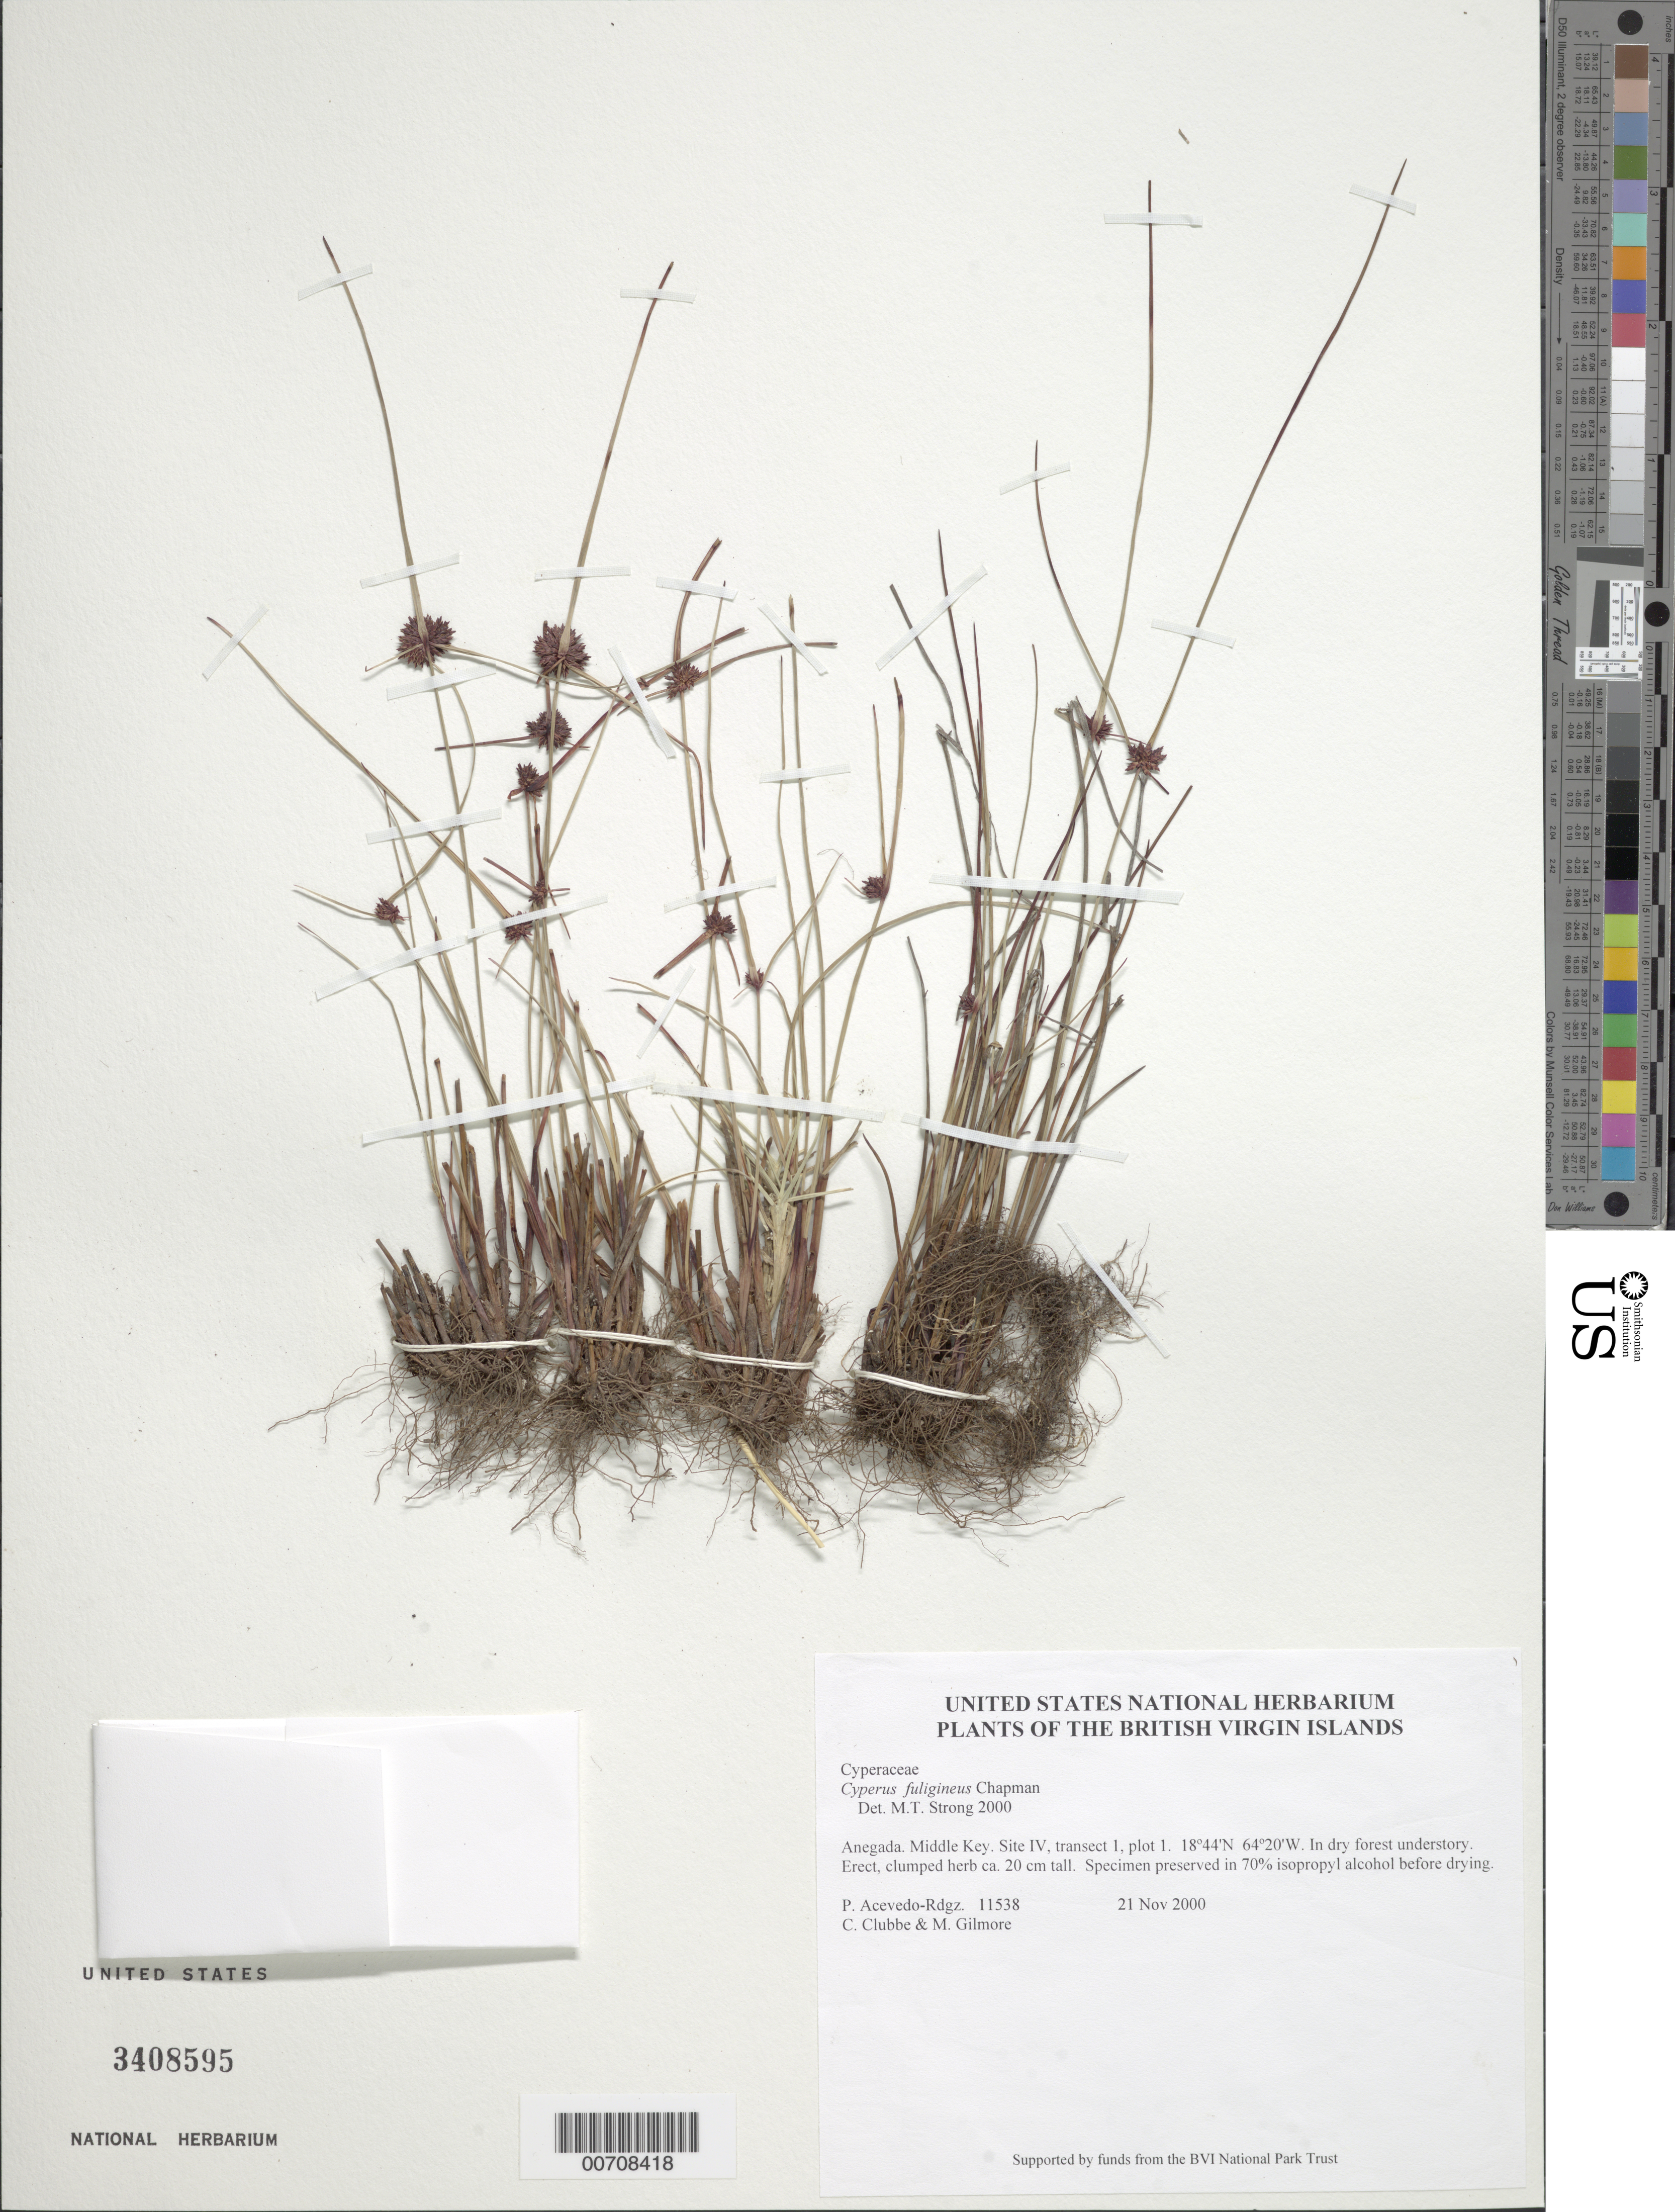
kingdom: Plantae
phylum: Tracheophyta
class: Liliopsida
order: Poales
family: Cyperaceae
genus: Cyperus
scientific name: Cyperus fuligineus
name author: Chapm.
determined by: Strong, M. T., (US), Smithsonian Institution - National Museum of Natural History (UNITED STATES)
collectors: P. Acevedo-Rodr., C. Clubbe & M. Gilmore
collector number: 11538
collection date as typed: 21 Nov 2000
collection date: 2000-11-21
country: British Virgin Islands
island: Anegada I.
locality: Middle Key. Site IV, transect 1, plot 1.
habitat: In dry forest understory.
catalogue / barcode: US 3408595